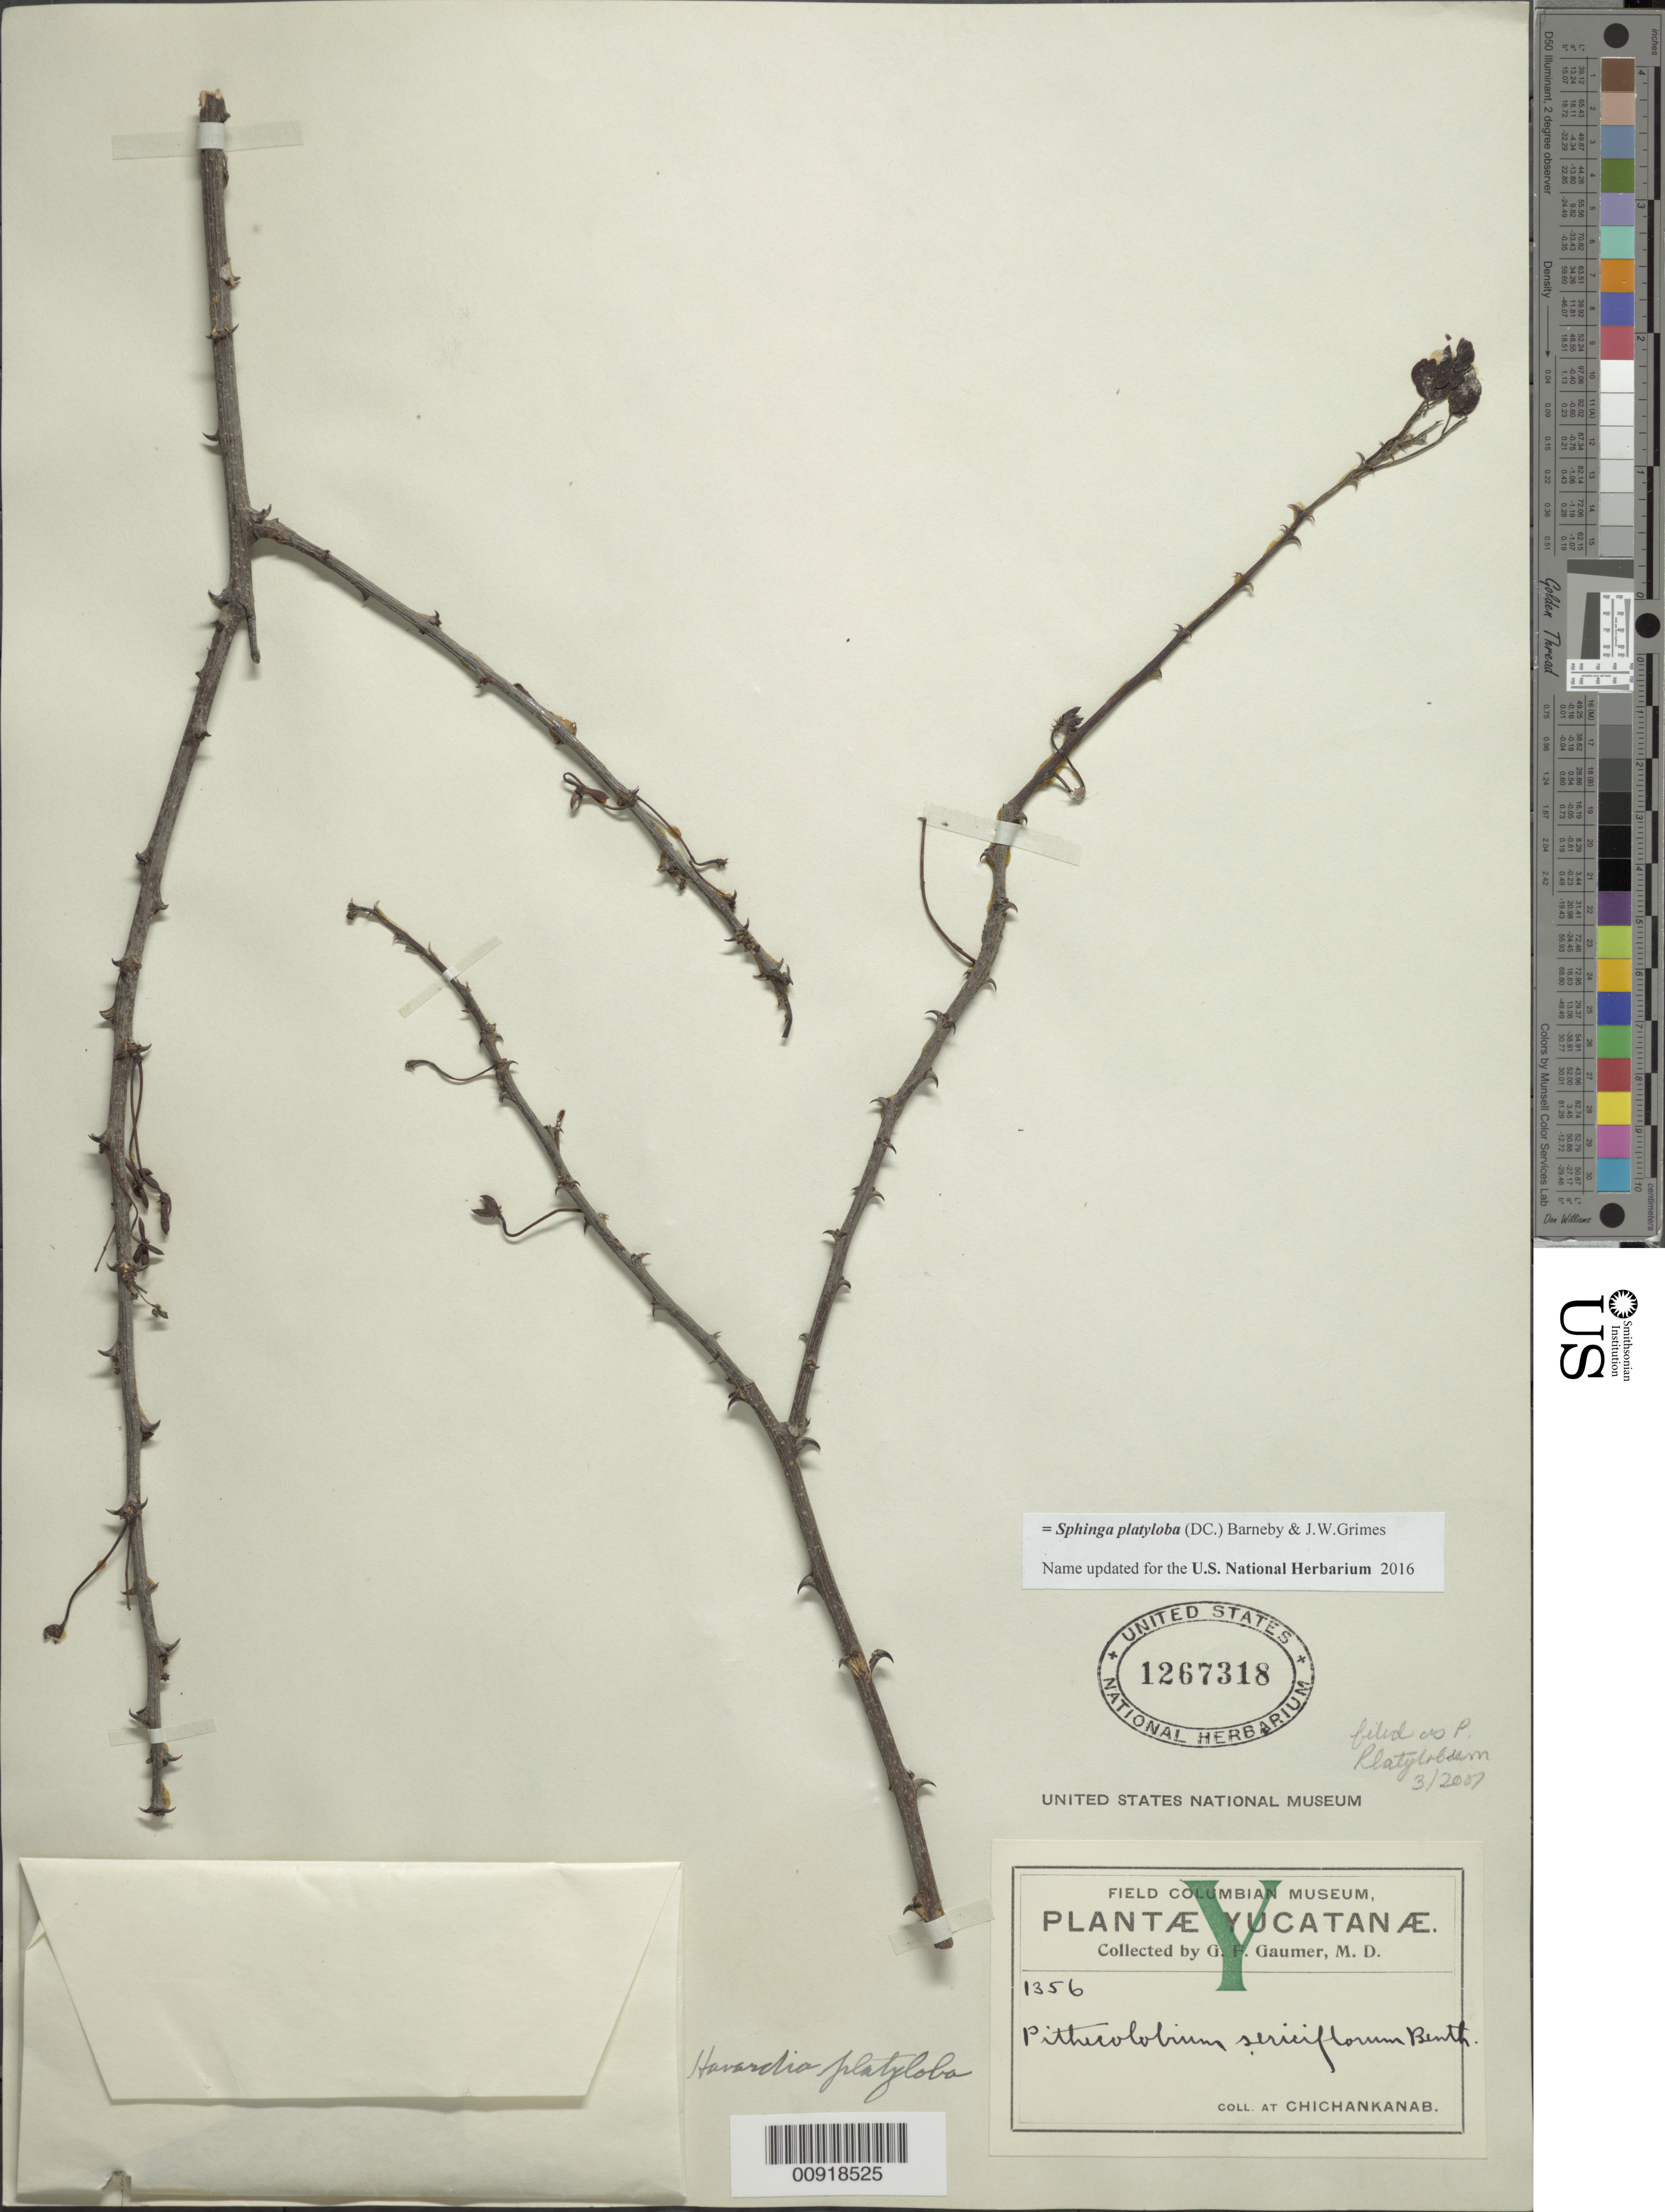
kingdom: Plantae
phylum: Tracheophyta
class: Magnoliopsida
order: Fabales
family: Fabaceae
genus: Sphinga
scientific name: Sphinga platyloba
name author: (DC.) Barneby & J.W. Grimes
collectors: G. F. Gaumer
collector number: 1356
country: Mexico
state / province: Yucatán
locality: Chichankanab, Yucatán.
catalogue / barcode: US 1267318